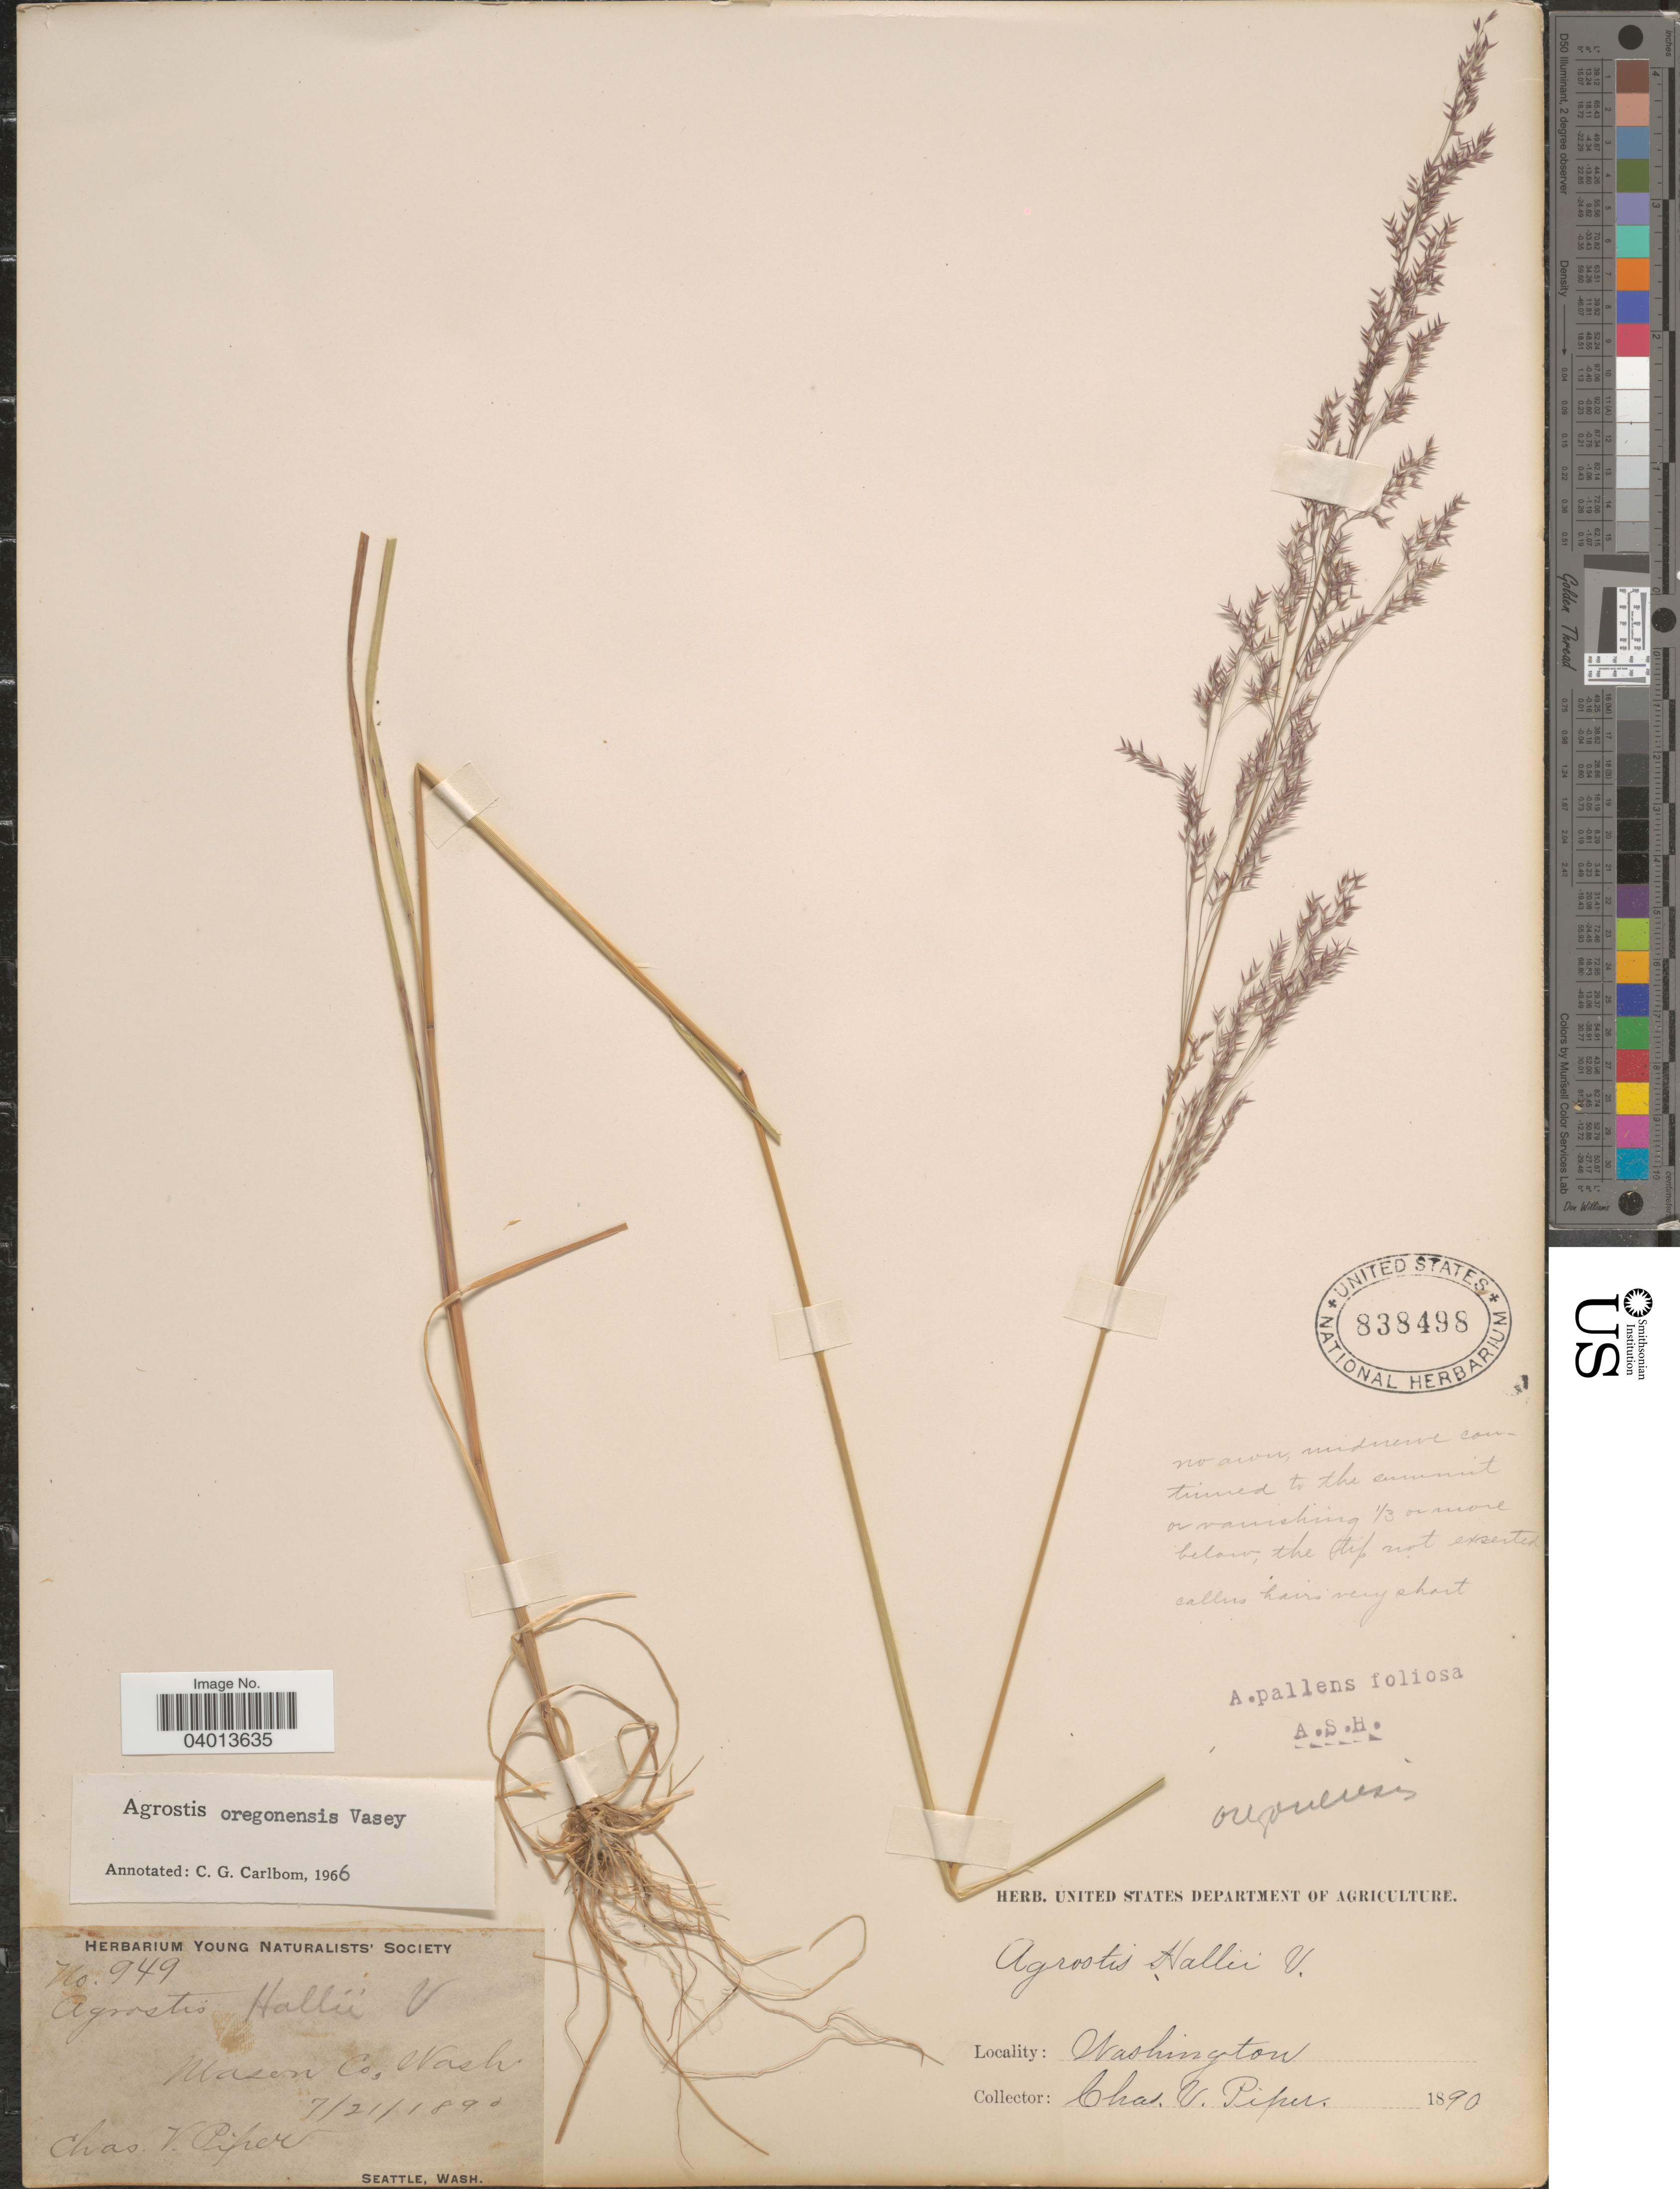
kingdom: Plantae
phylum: Tracheophyta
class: Liliopsida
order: Poales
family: Poaceae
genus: Agrostis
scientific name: Agrostis oregonensis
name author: Vasey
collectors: C. V. Piper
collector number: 949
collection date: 1890-07-21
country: United States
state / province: Washington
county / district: Mason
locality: Mason Co.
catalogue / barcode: US 838498